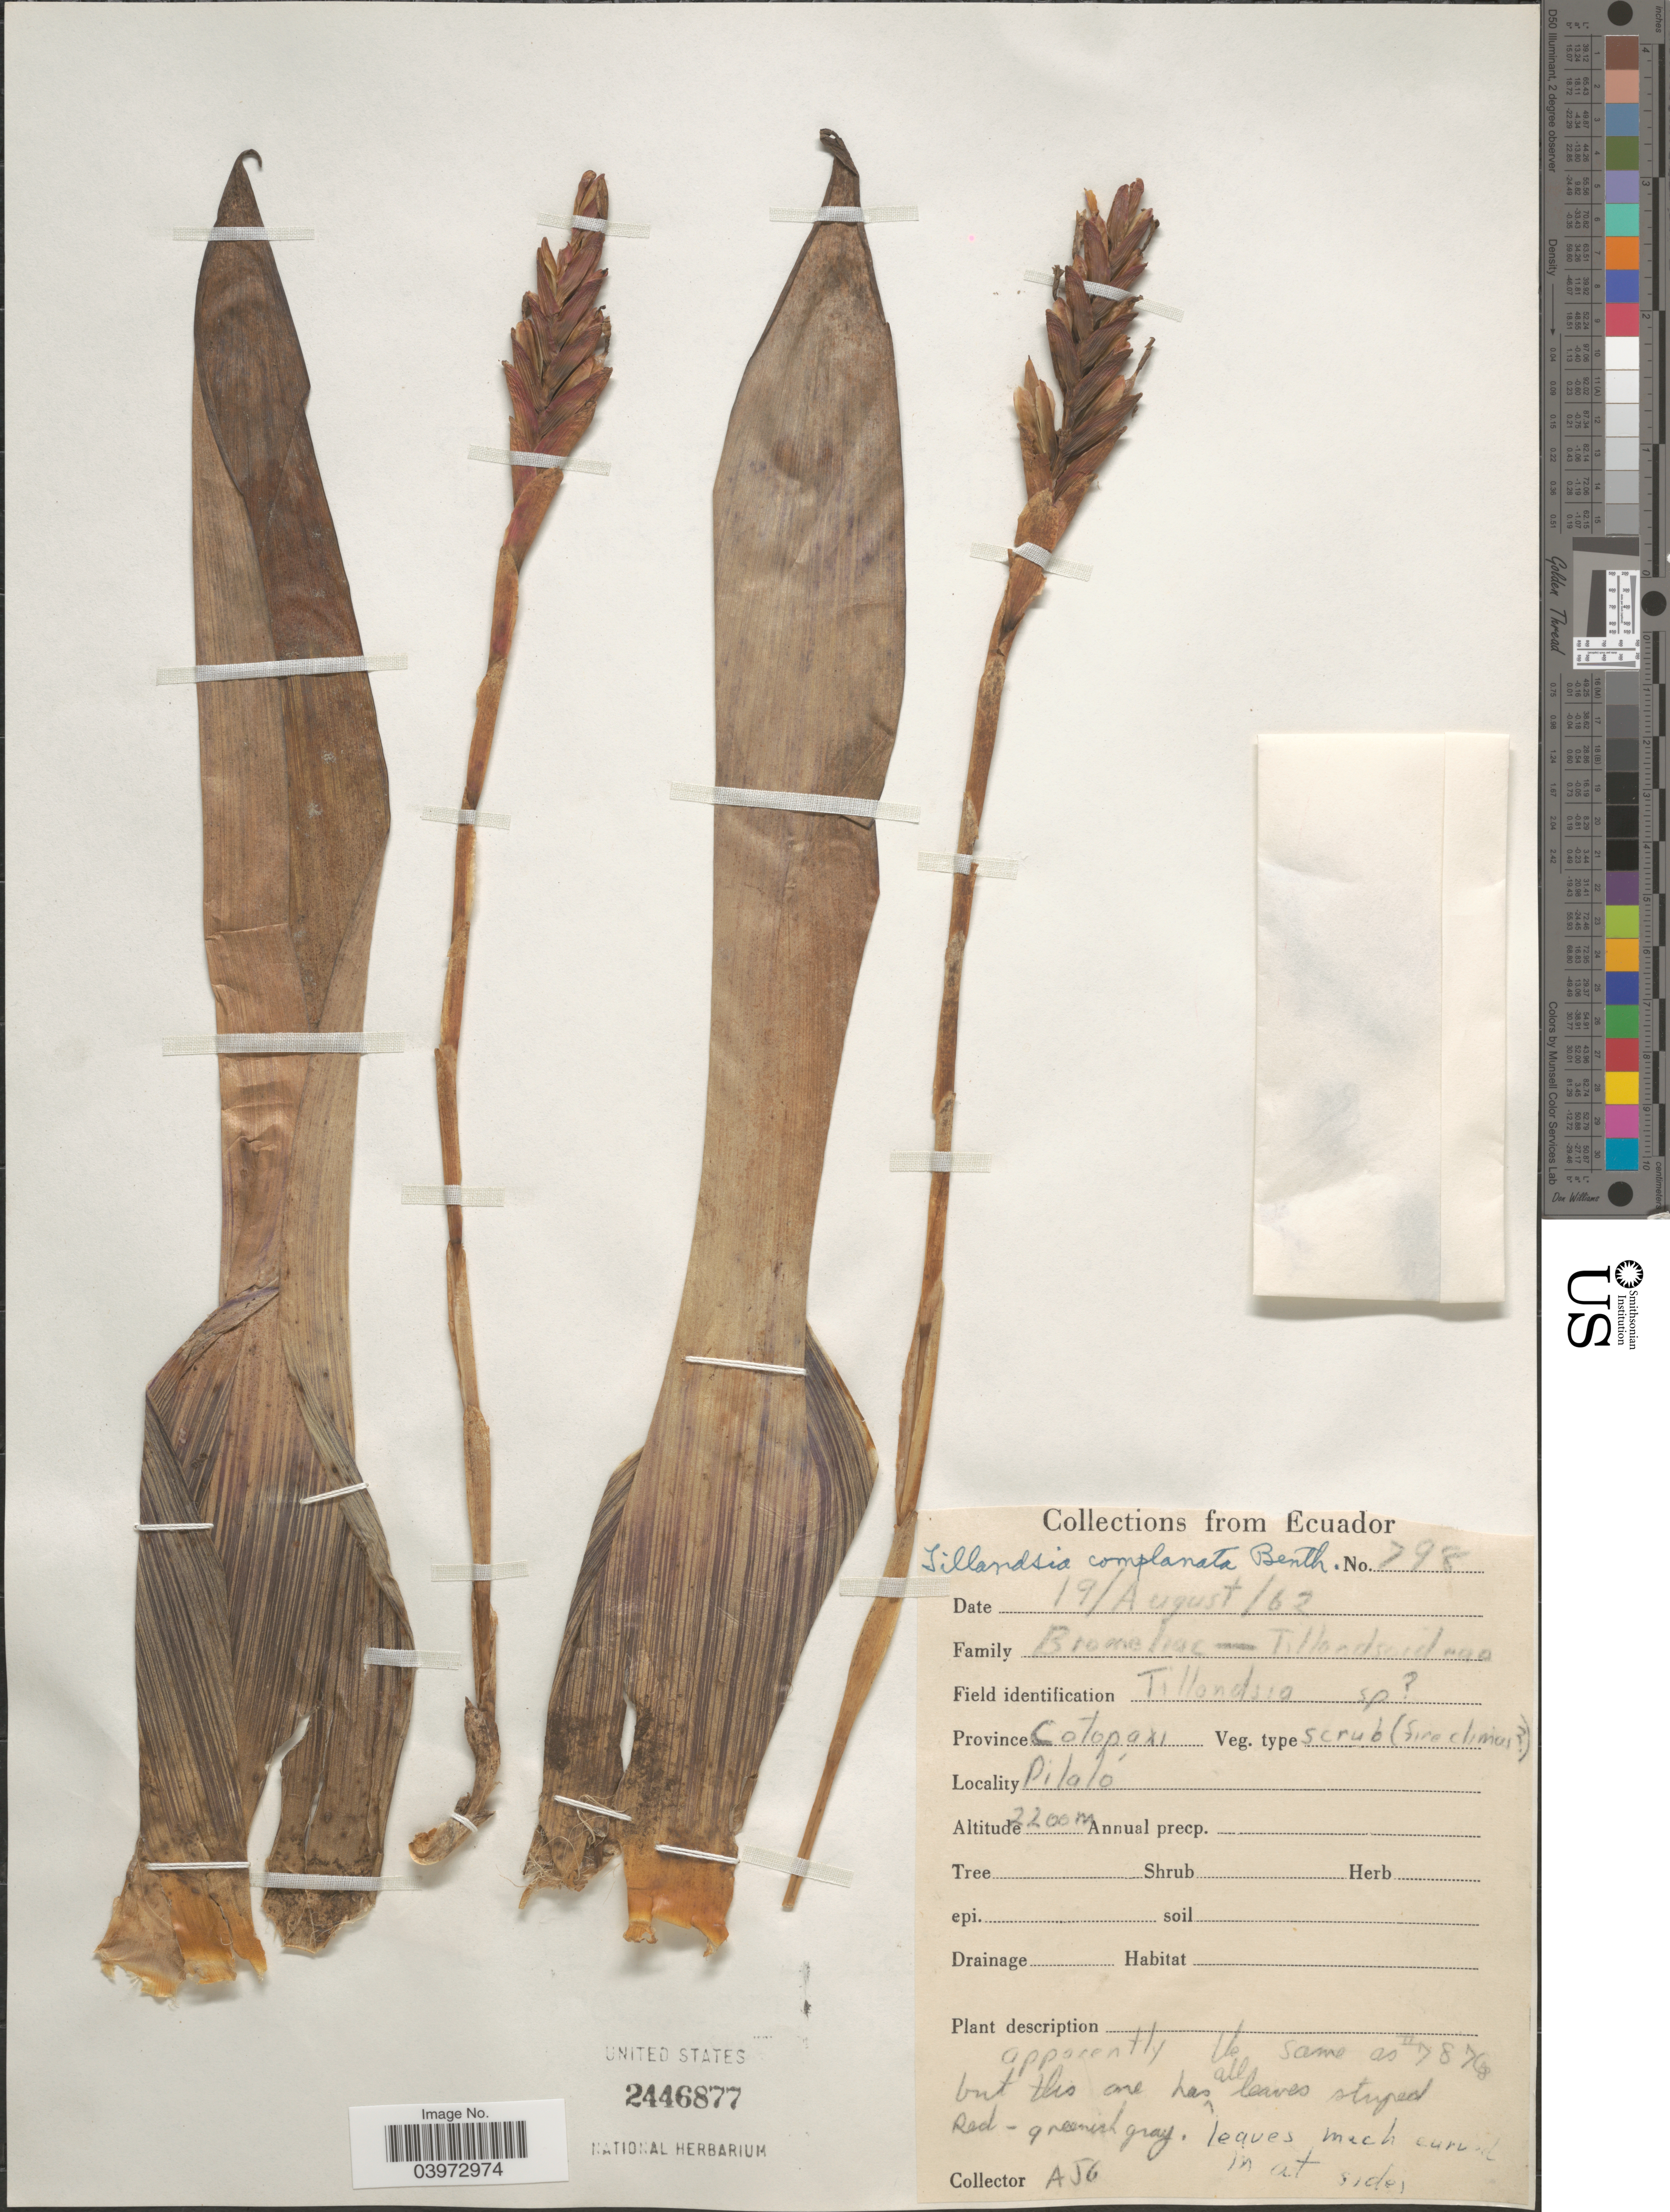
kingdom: Plantae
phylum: Tracheophyta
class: Liliopsida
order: Poales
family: Bromeliaceae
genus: Tillandsia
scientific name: Tillandsia complanata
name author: Benth.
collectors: A. J. G.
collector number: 798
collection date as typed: Transcribed d/m/y: 19/8/62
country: Ecuador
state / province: Cotopaxi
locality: Pilaló.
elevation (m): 2200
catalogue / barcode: US 2446877